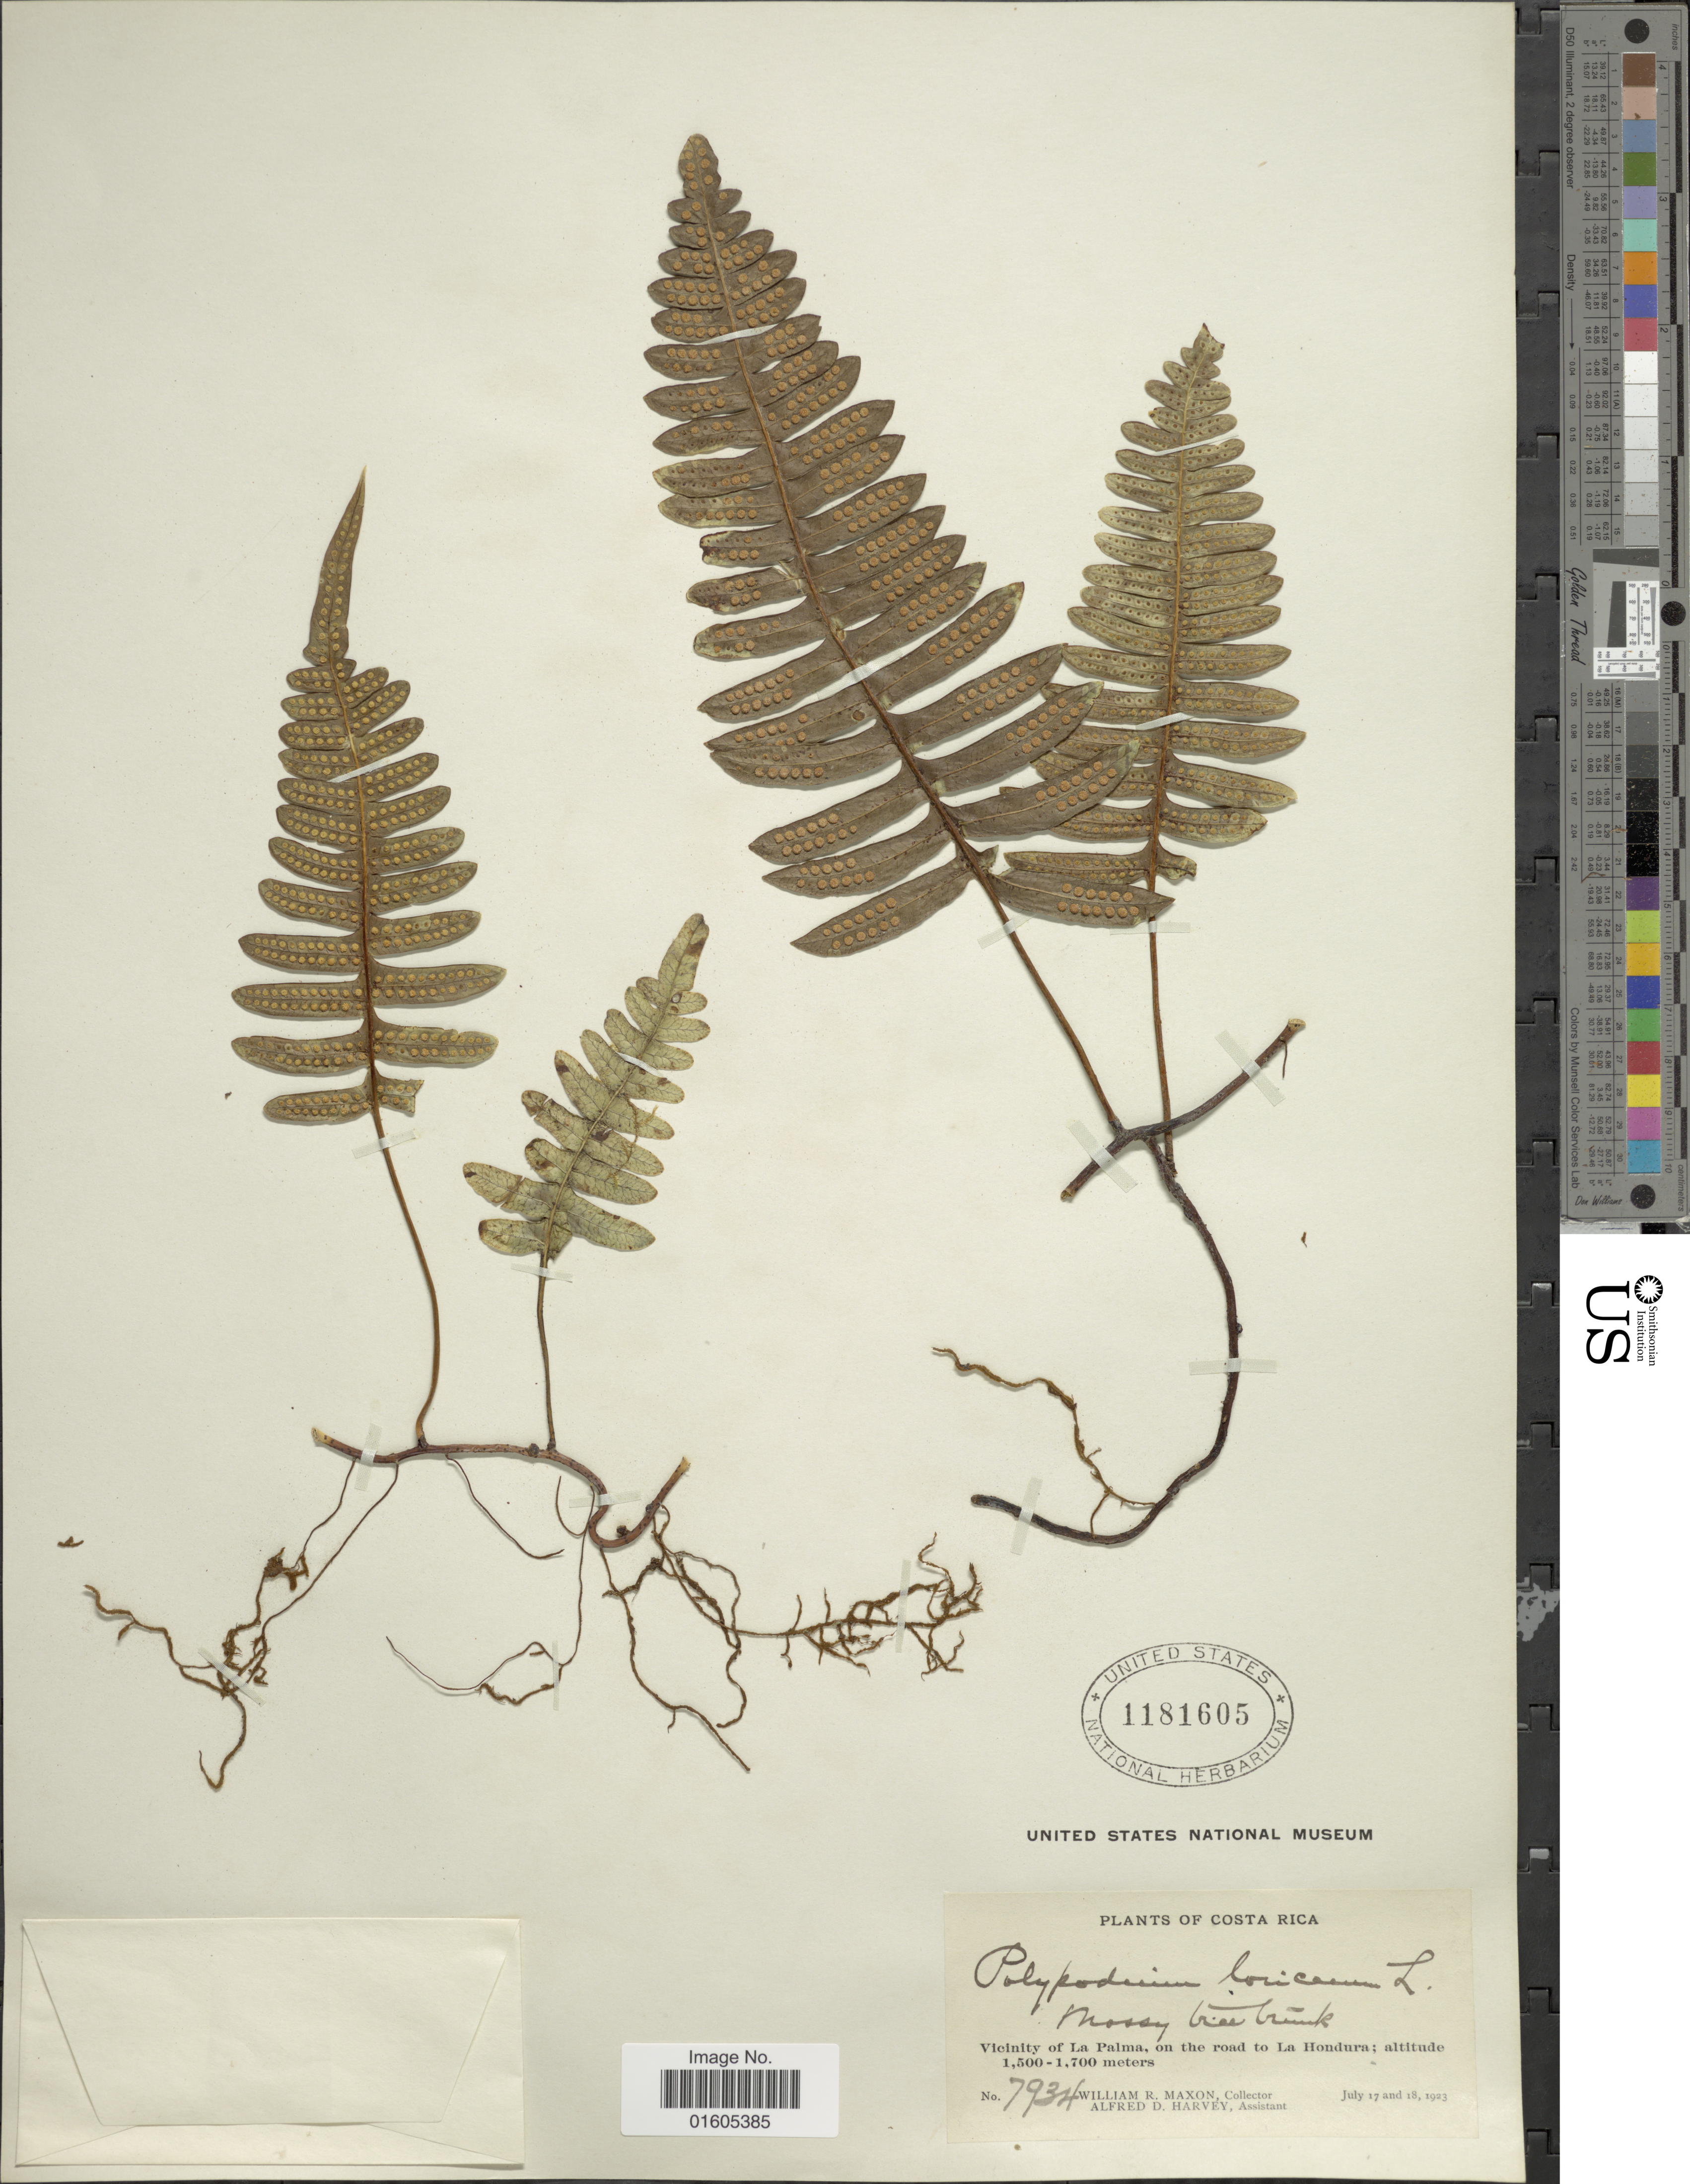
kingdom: Plantae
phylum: Tracheophyta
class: Polypodiopsida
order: Polypodiales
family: Polypodiaceae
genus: Serpocaulon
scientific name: Serpocaulon ptilorhizon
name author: (Christ) A.R. Sm.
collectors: W. R. Maxon & A. D. Harvey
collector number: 7934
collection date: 1923-07-17/1923-07-18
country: Costa Rica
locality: Vicinity of La Palma, on the road to La Hondura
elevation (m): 1500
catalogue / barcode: US 1181605